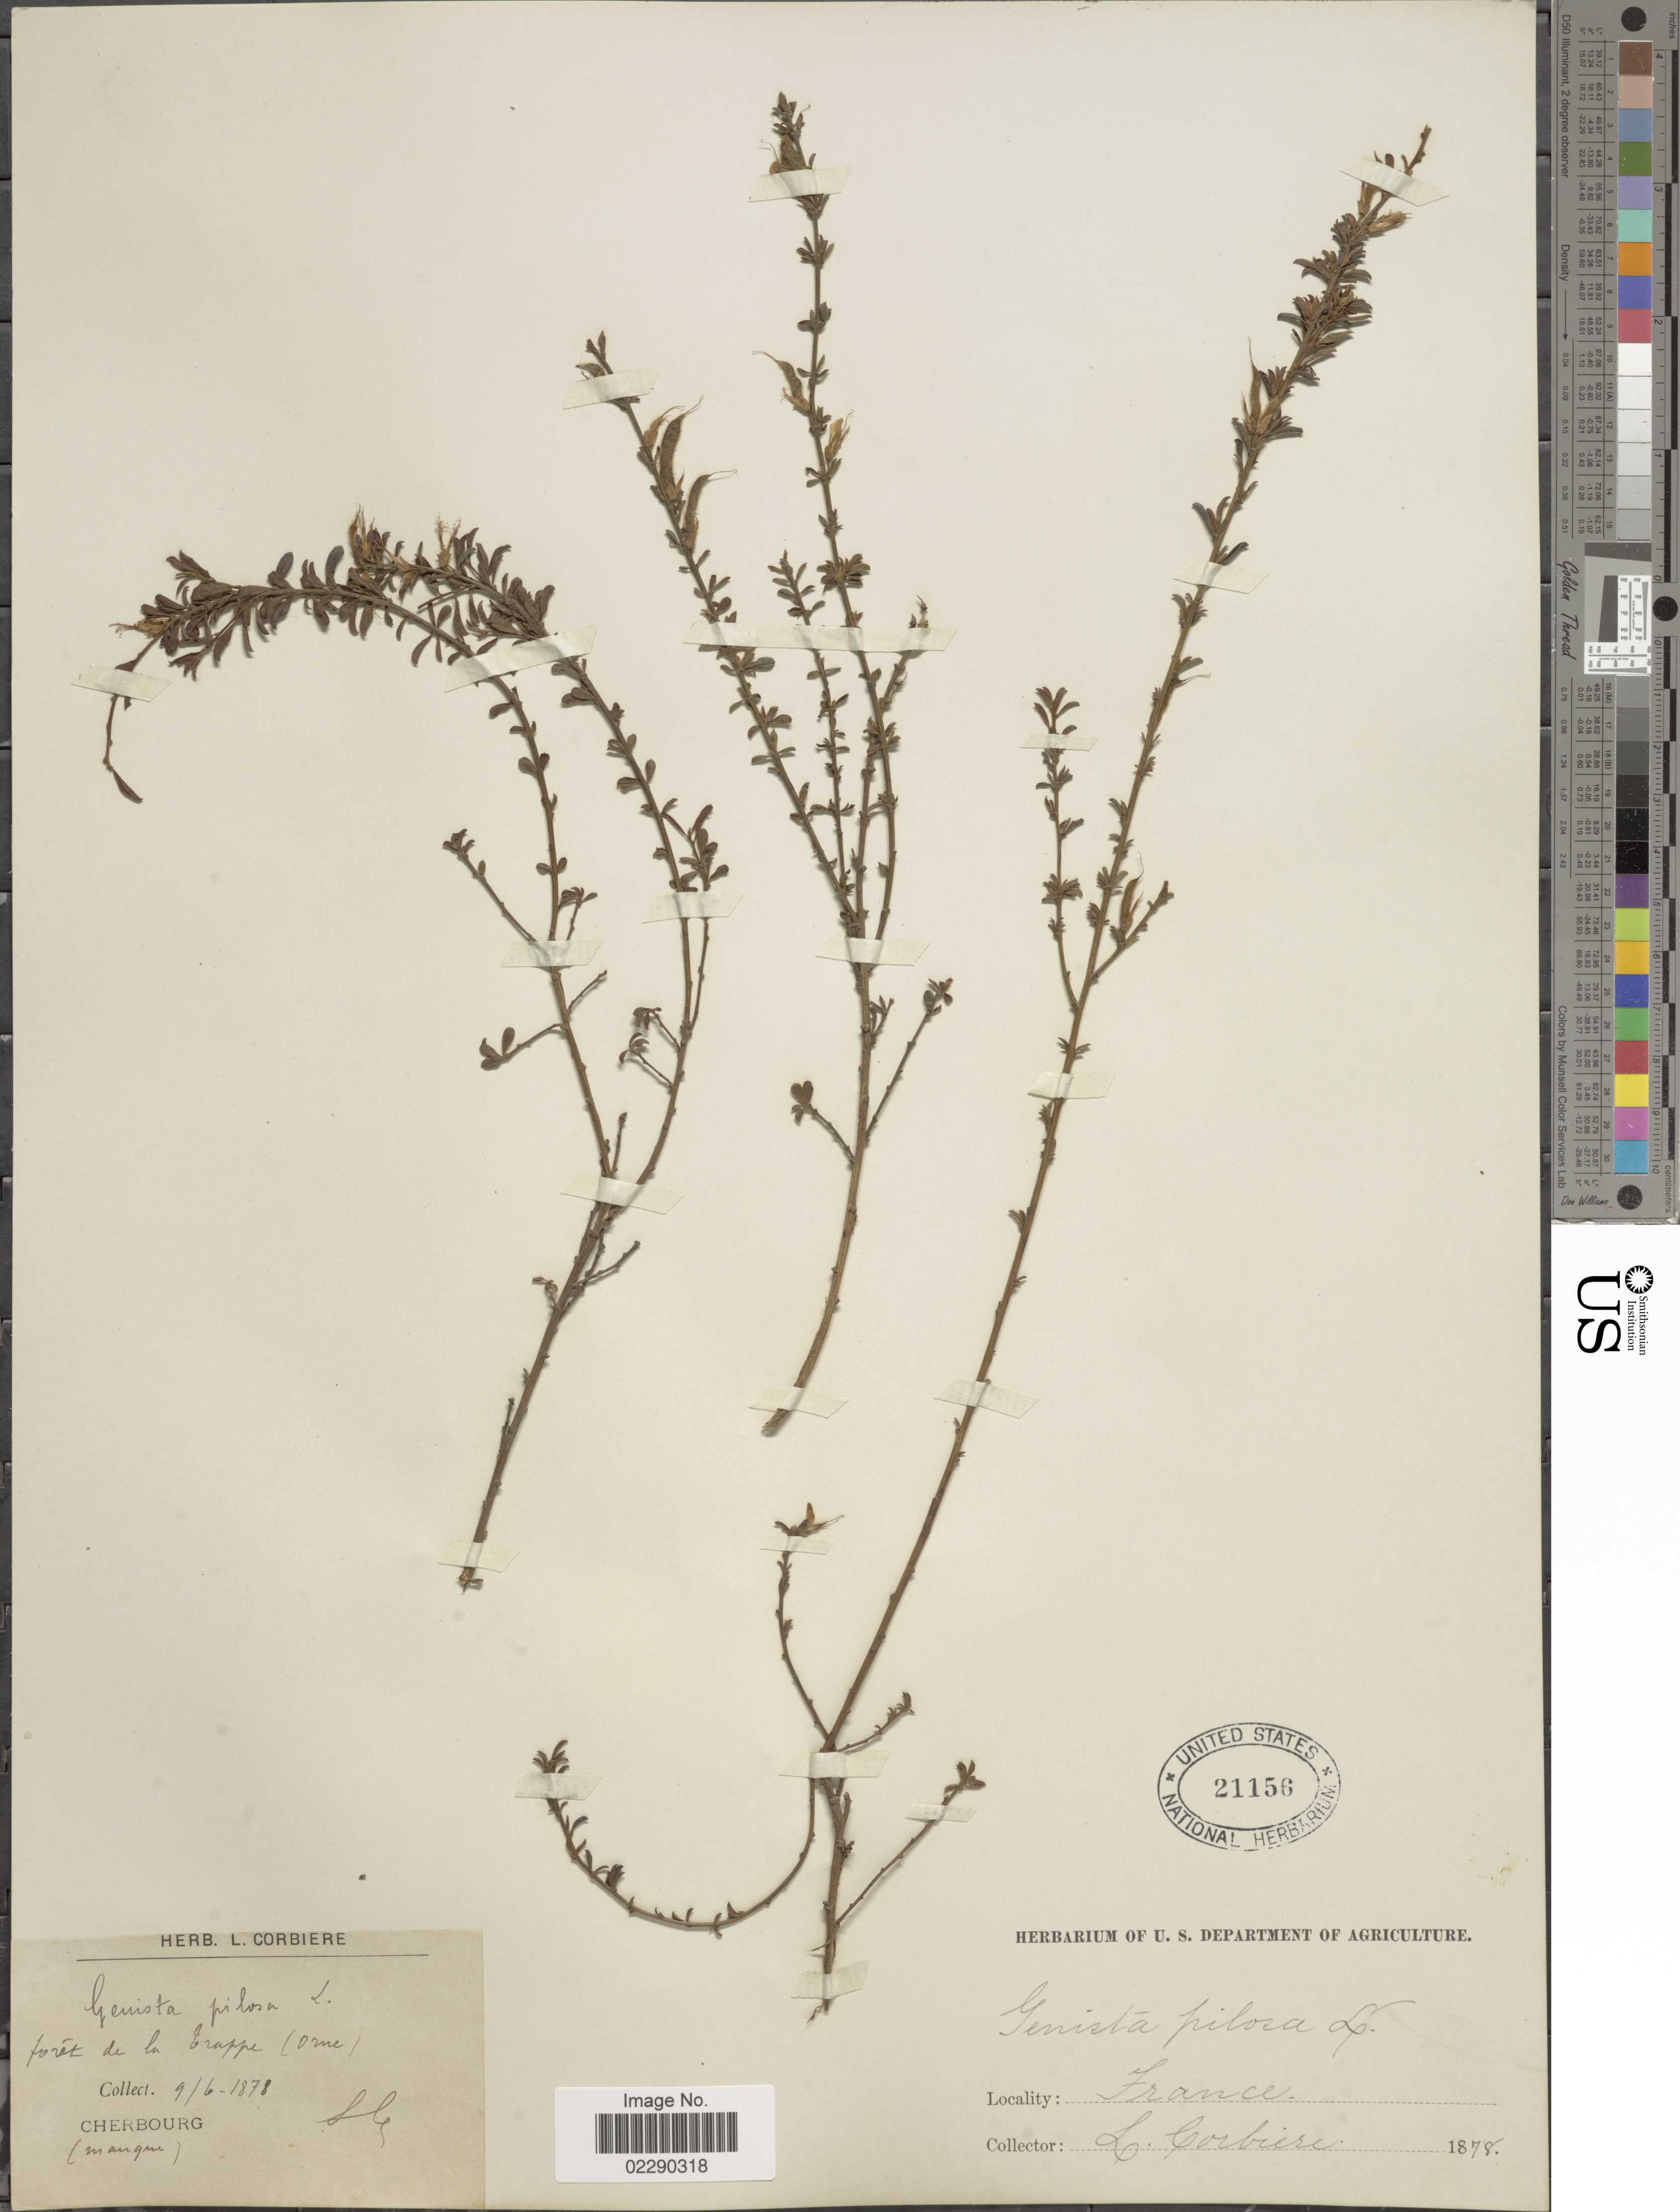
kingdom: Plantae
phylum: Tracheophyta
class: Magnoliopsida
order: Fabales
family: Fabaceae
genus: Genista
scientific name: Genista pilosa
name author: L.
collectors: L. Corbière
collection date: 1878-06-09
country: France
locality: Foret de la trappe [interpreted] (Orme), Cherbourg (mangue)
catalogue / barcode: US 21156